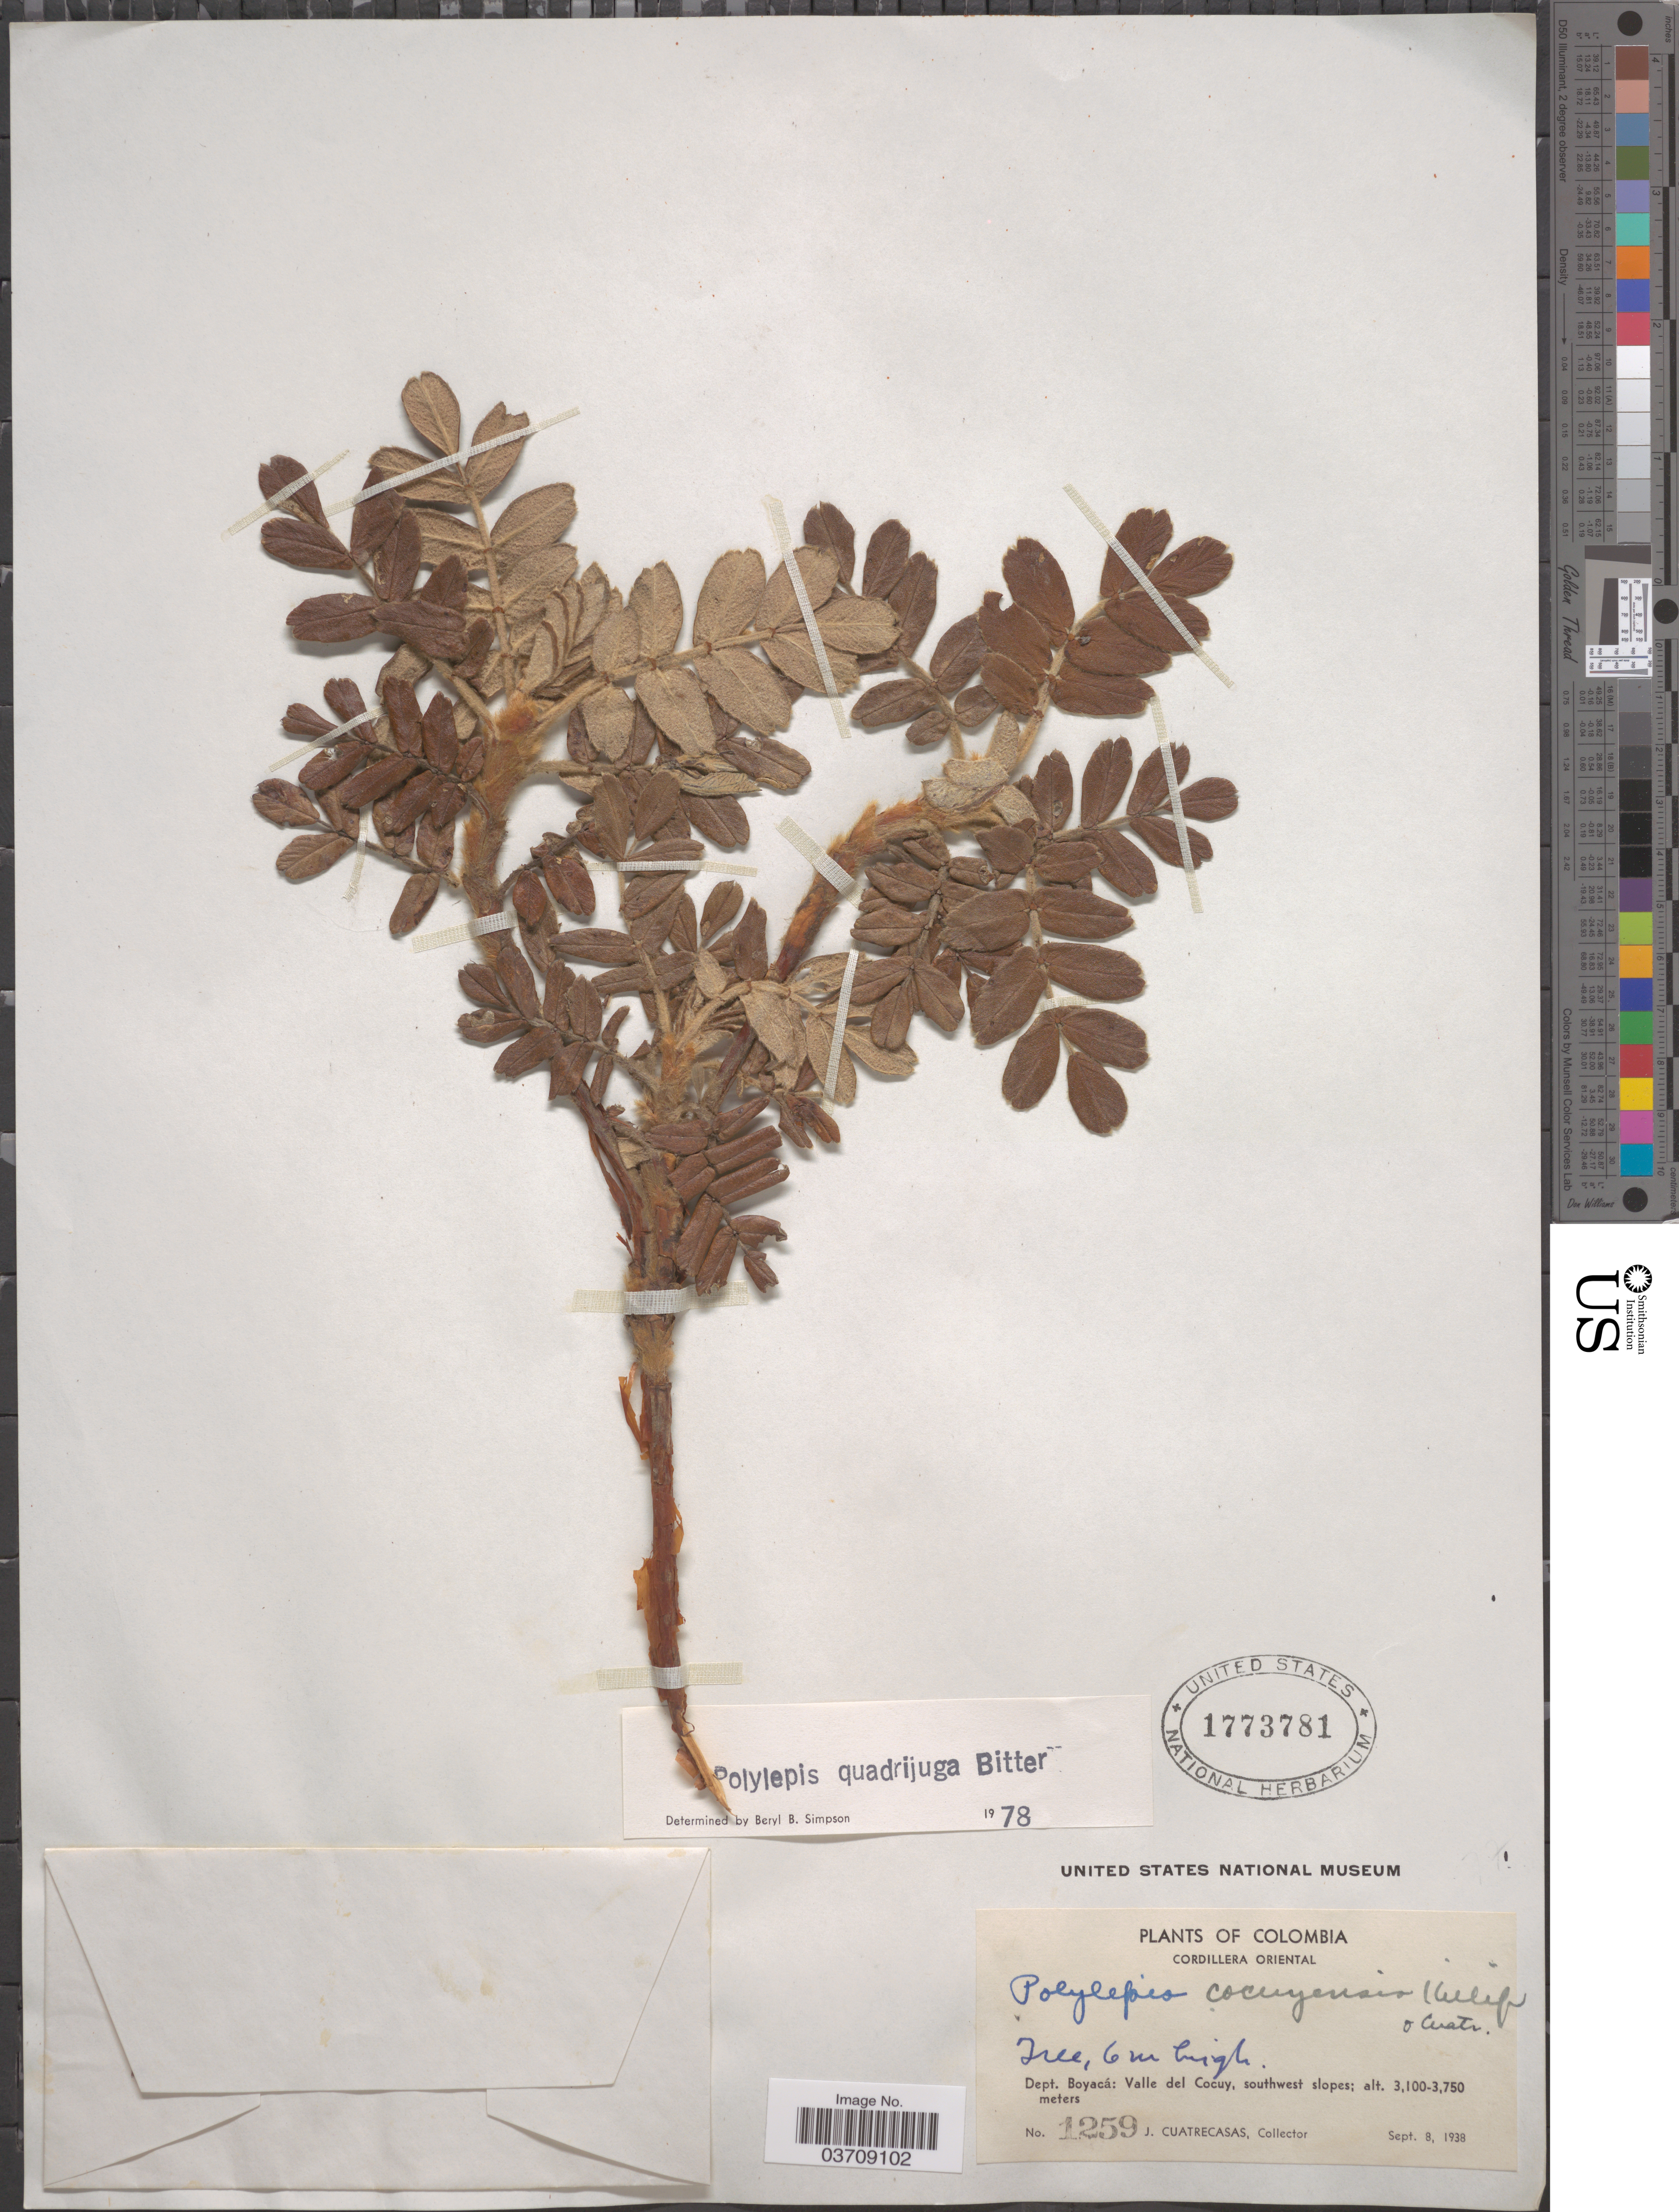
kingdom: Plantae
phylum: Tracheophyta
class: Magnoliopsida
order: Rosales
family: Rosaceae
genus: Polylepis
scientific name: Polylepis quadrijuga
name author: Bitter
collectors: J. Cuatrecasas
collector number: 1259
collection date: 1938-09-08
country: Colombia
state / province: Boyacá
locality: Cordillera Oriental. Dept. Boyacá: Nevado del Cocuy, southwest slopes.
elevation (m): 3100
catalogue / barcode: US 1773781